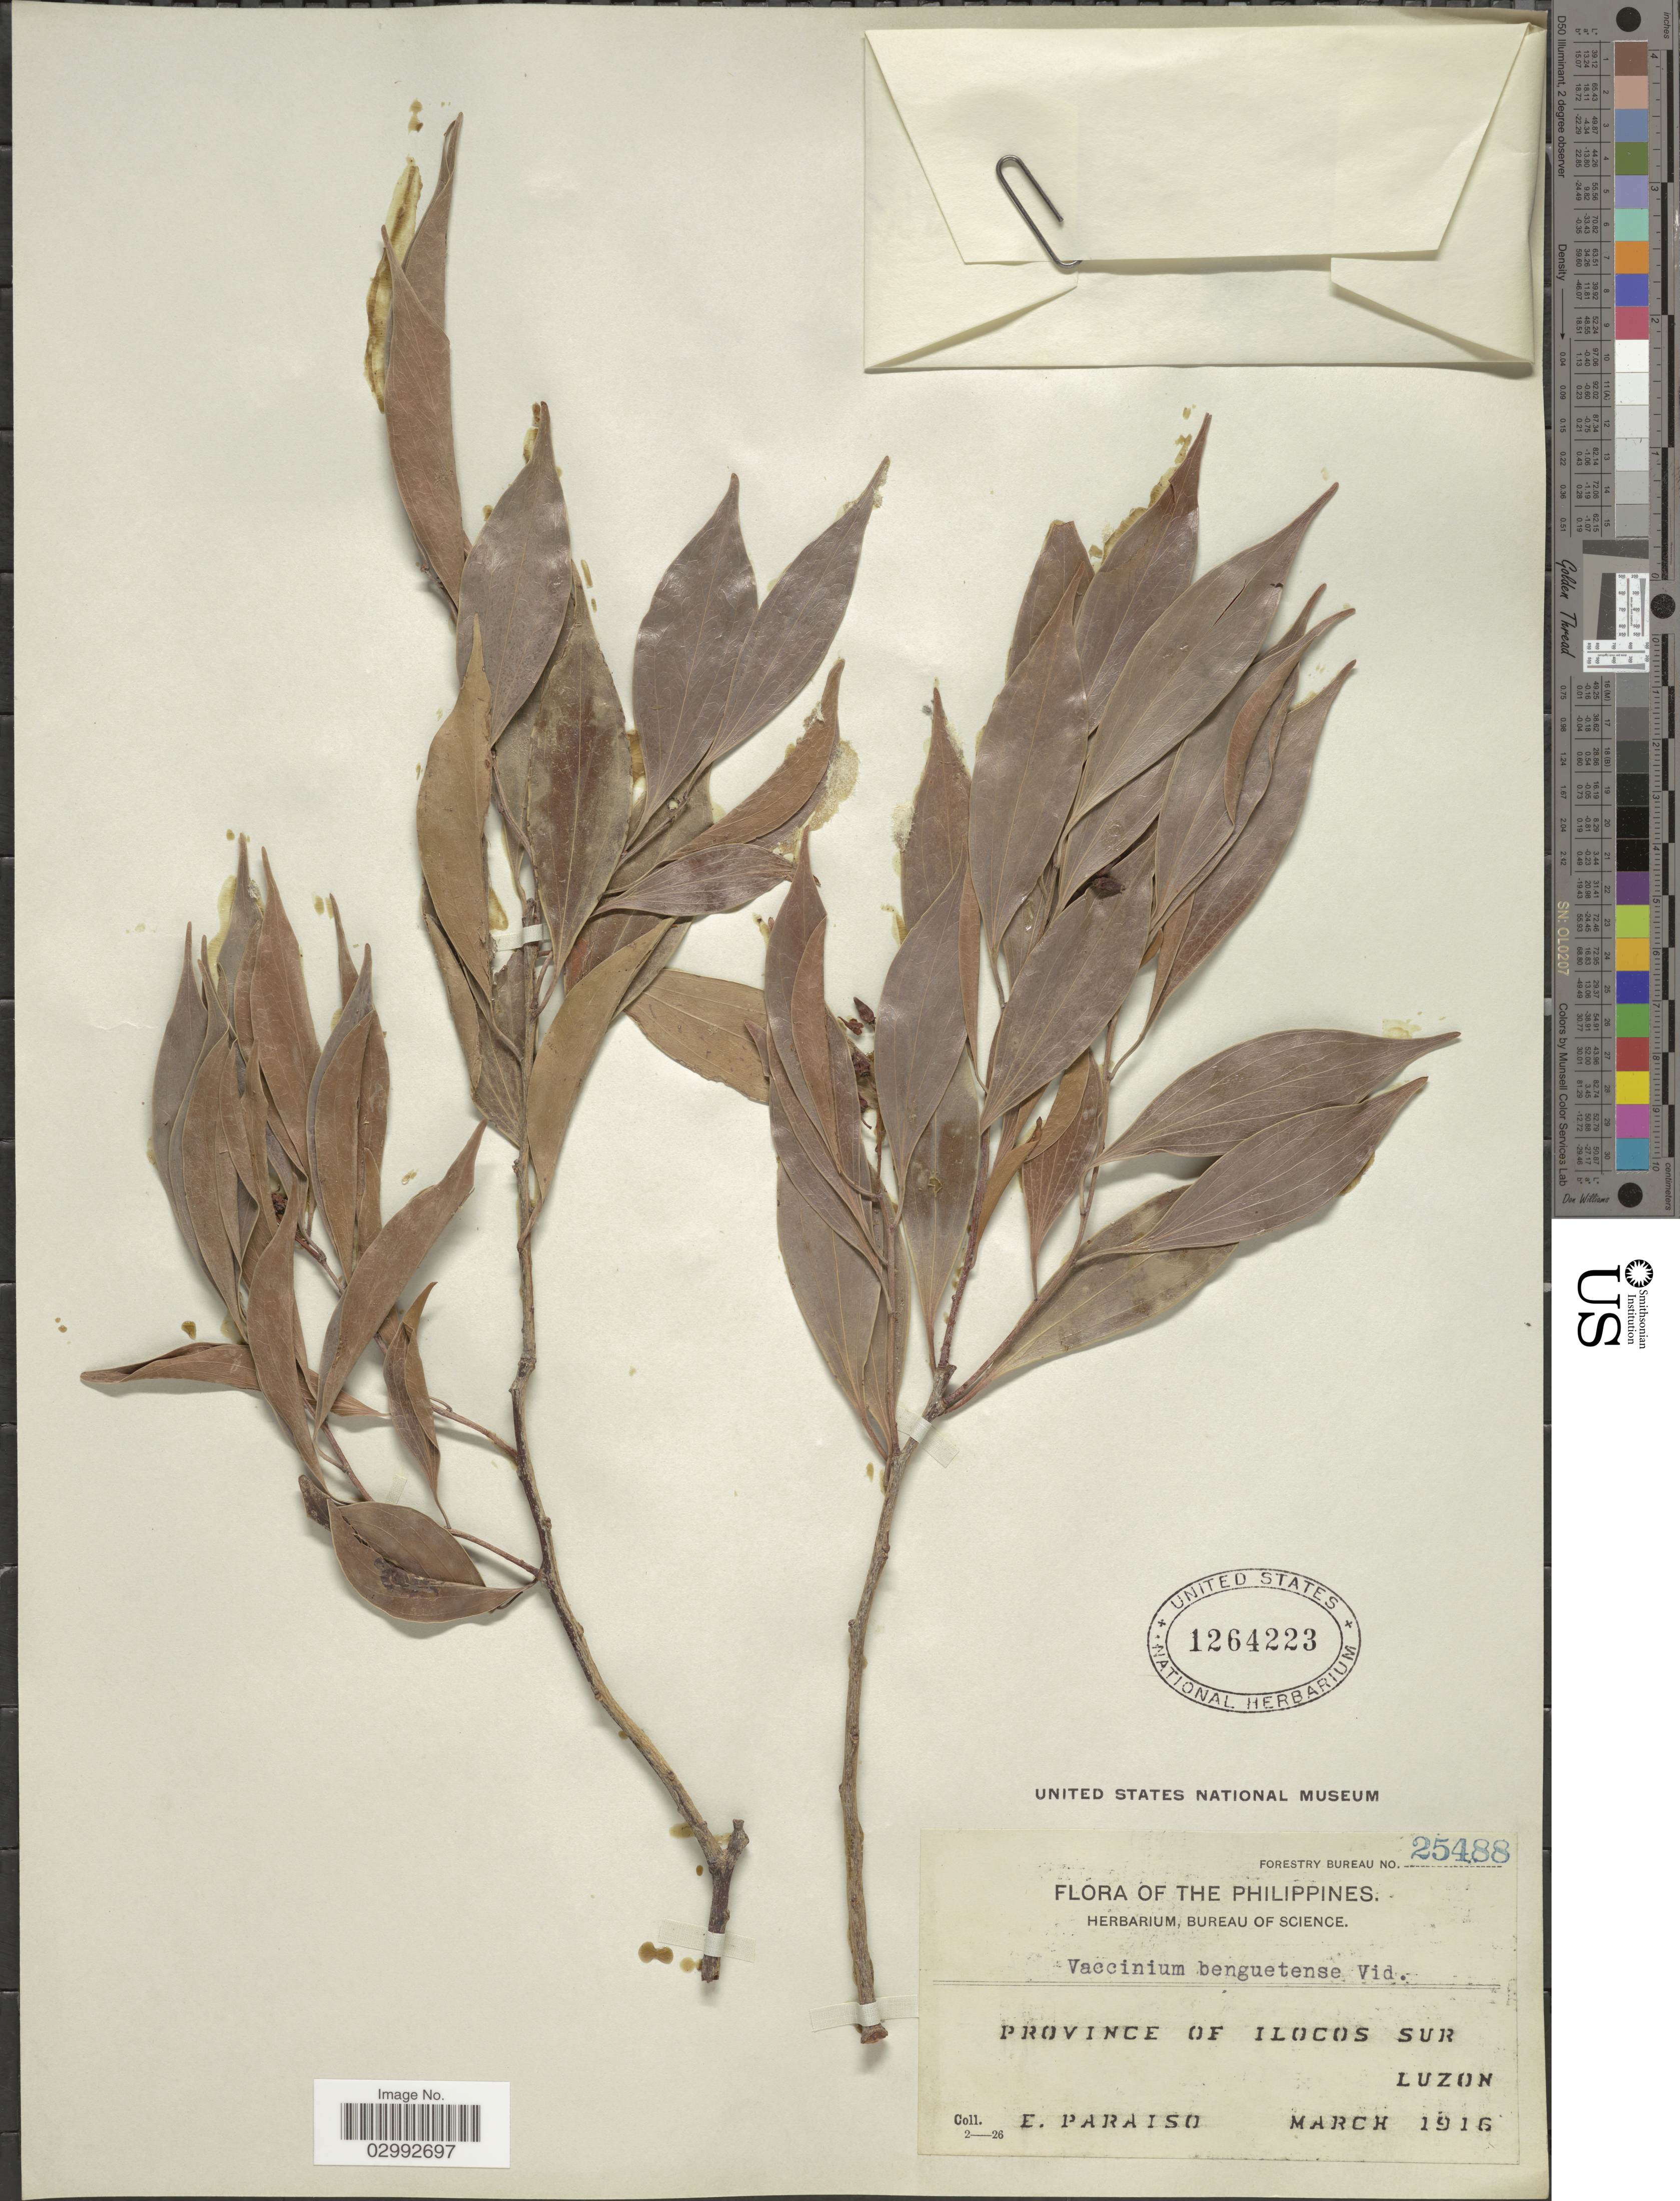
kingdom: Plantae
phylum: Tracheophyta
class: Magnoliopsida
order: Ericales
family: Ericaceae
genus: Vaccinium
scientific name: Vaccinium benguetense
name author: S. Vidal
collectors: E. Paraiso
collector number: Forestry Bureau 25488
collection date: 1916-03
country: Philippines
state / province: Ilocos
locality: Province of Ilocos Sur, Luzon.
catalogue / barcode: US 1264223